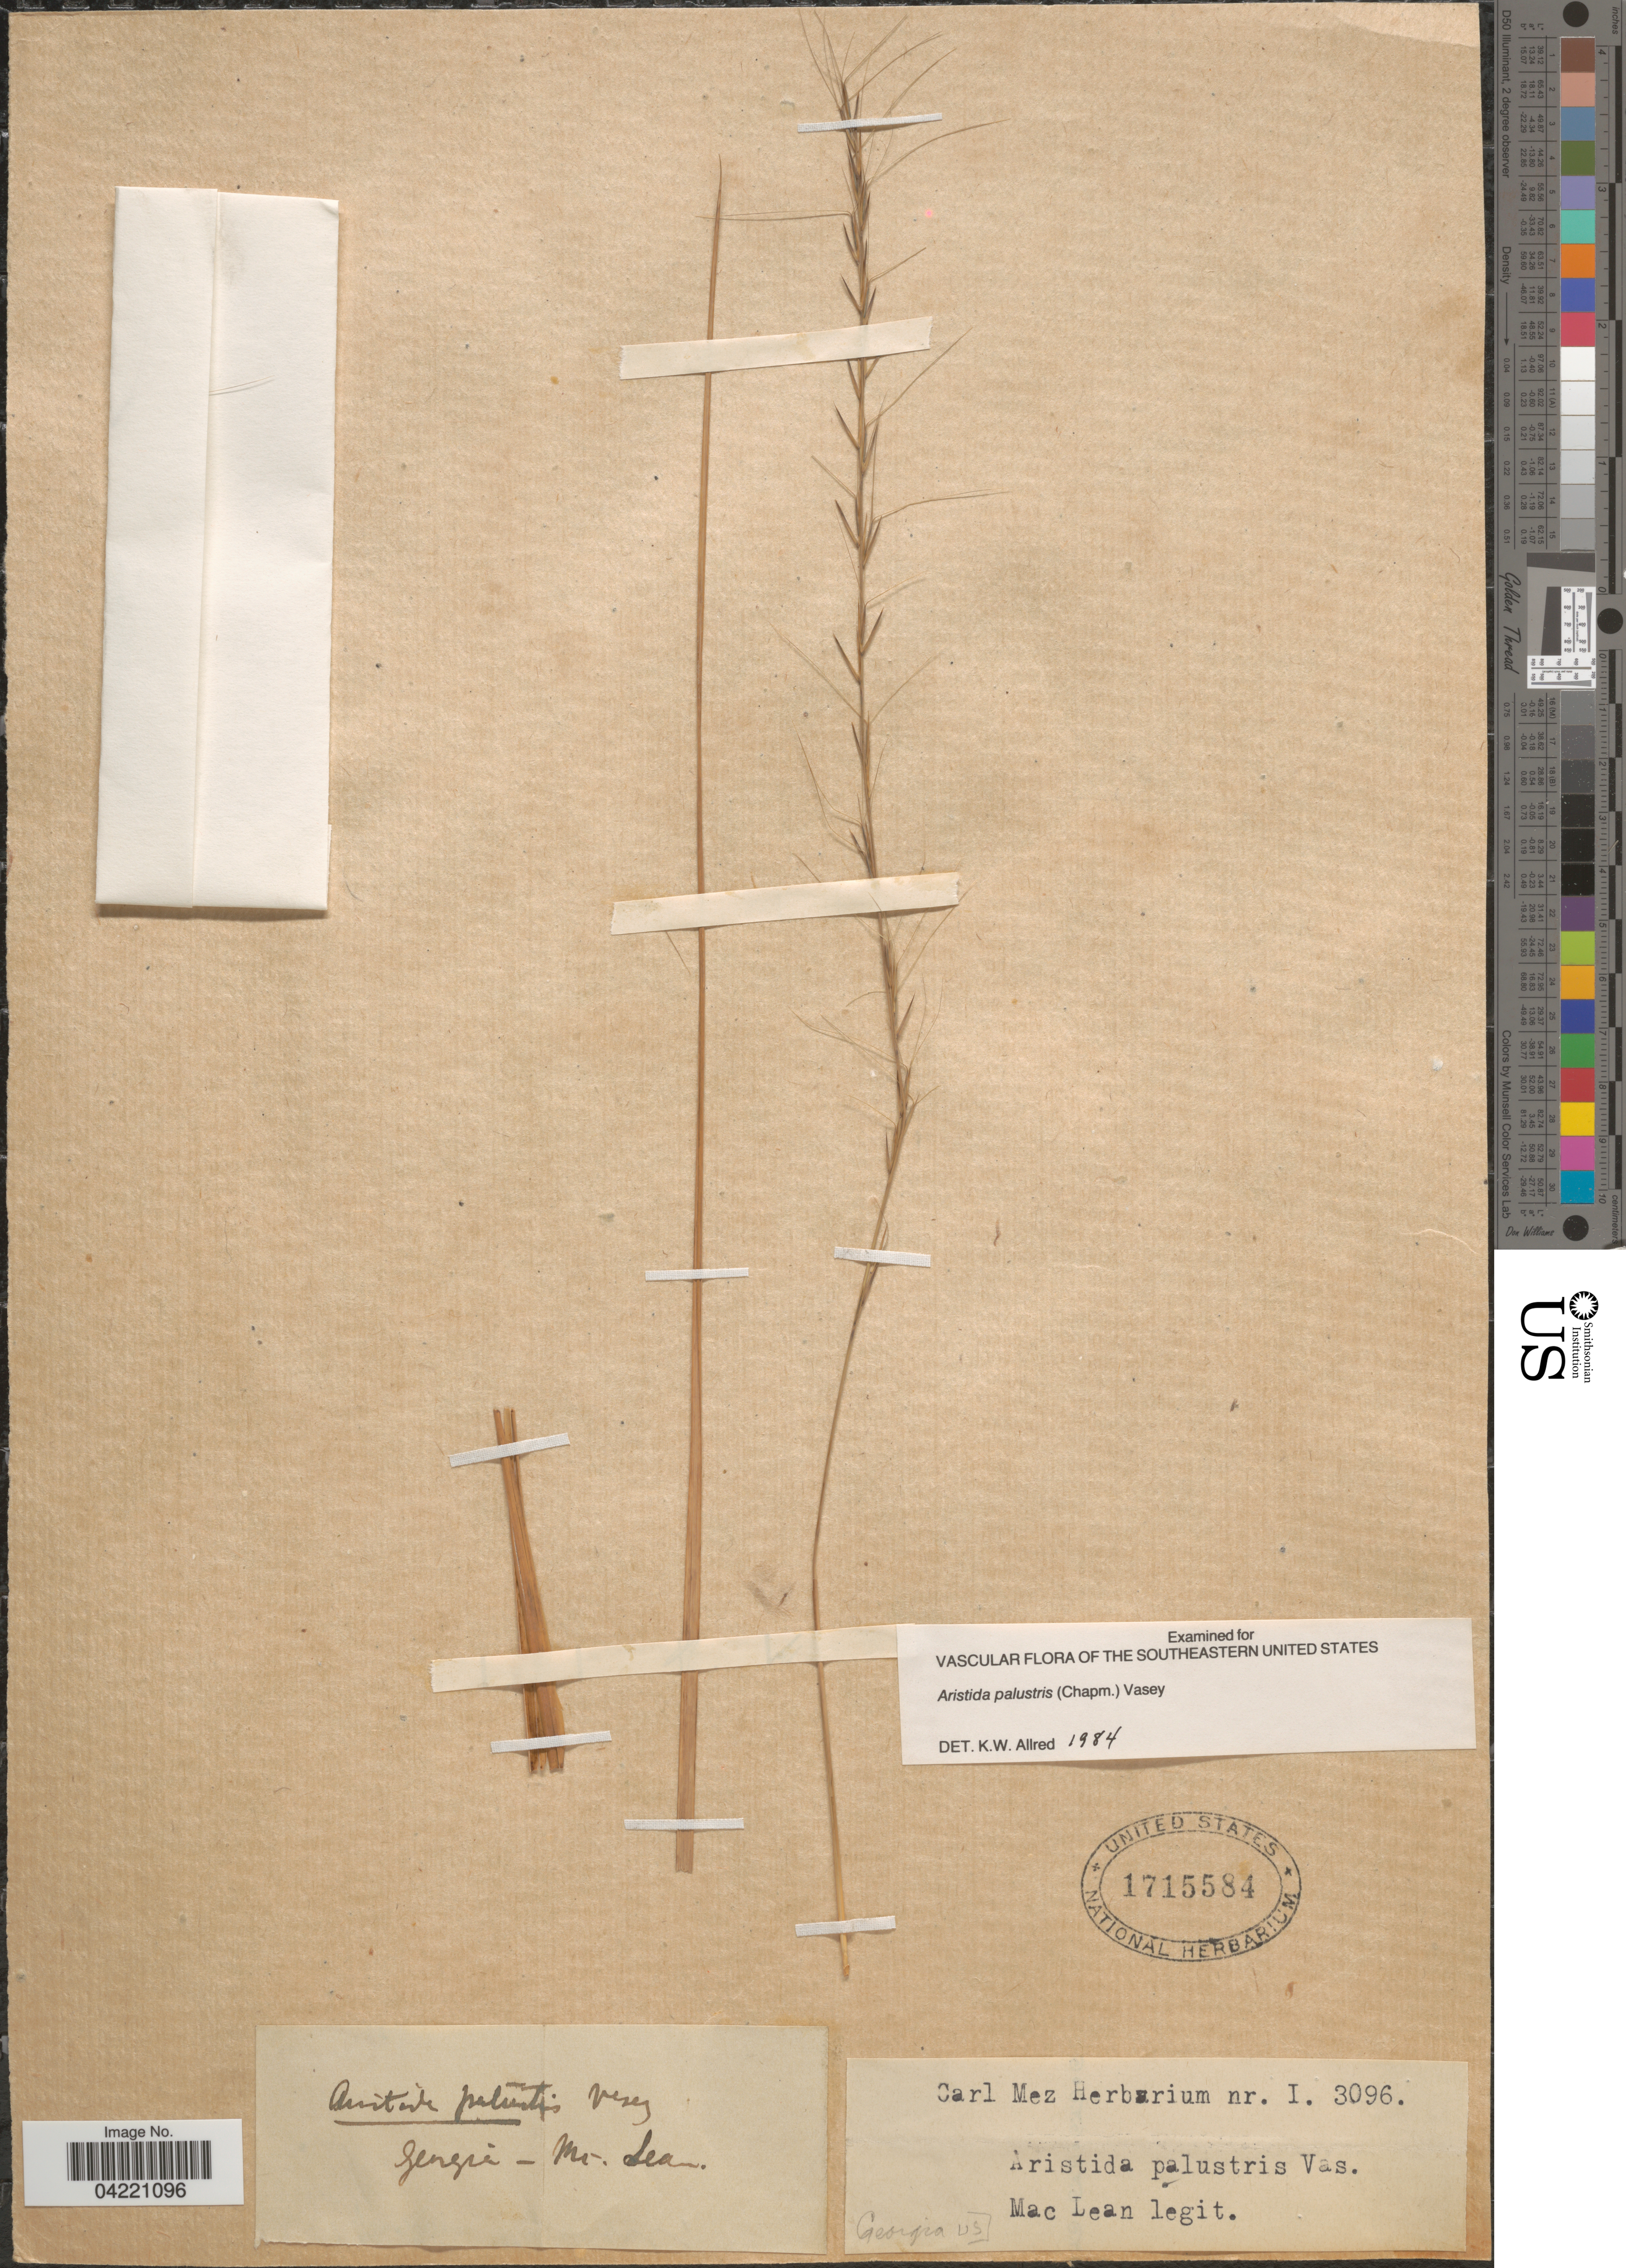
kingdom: Plantae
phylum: Tracheophyta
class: Liliopsida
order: Poales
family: Poaceae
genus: Aristida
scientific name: Aristida palustris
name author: (Chapm.) Vasey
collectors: -. McLean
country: United States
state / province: Georgia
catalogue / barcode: US 1715584